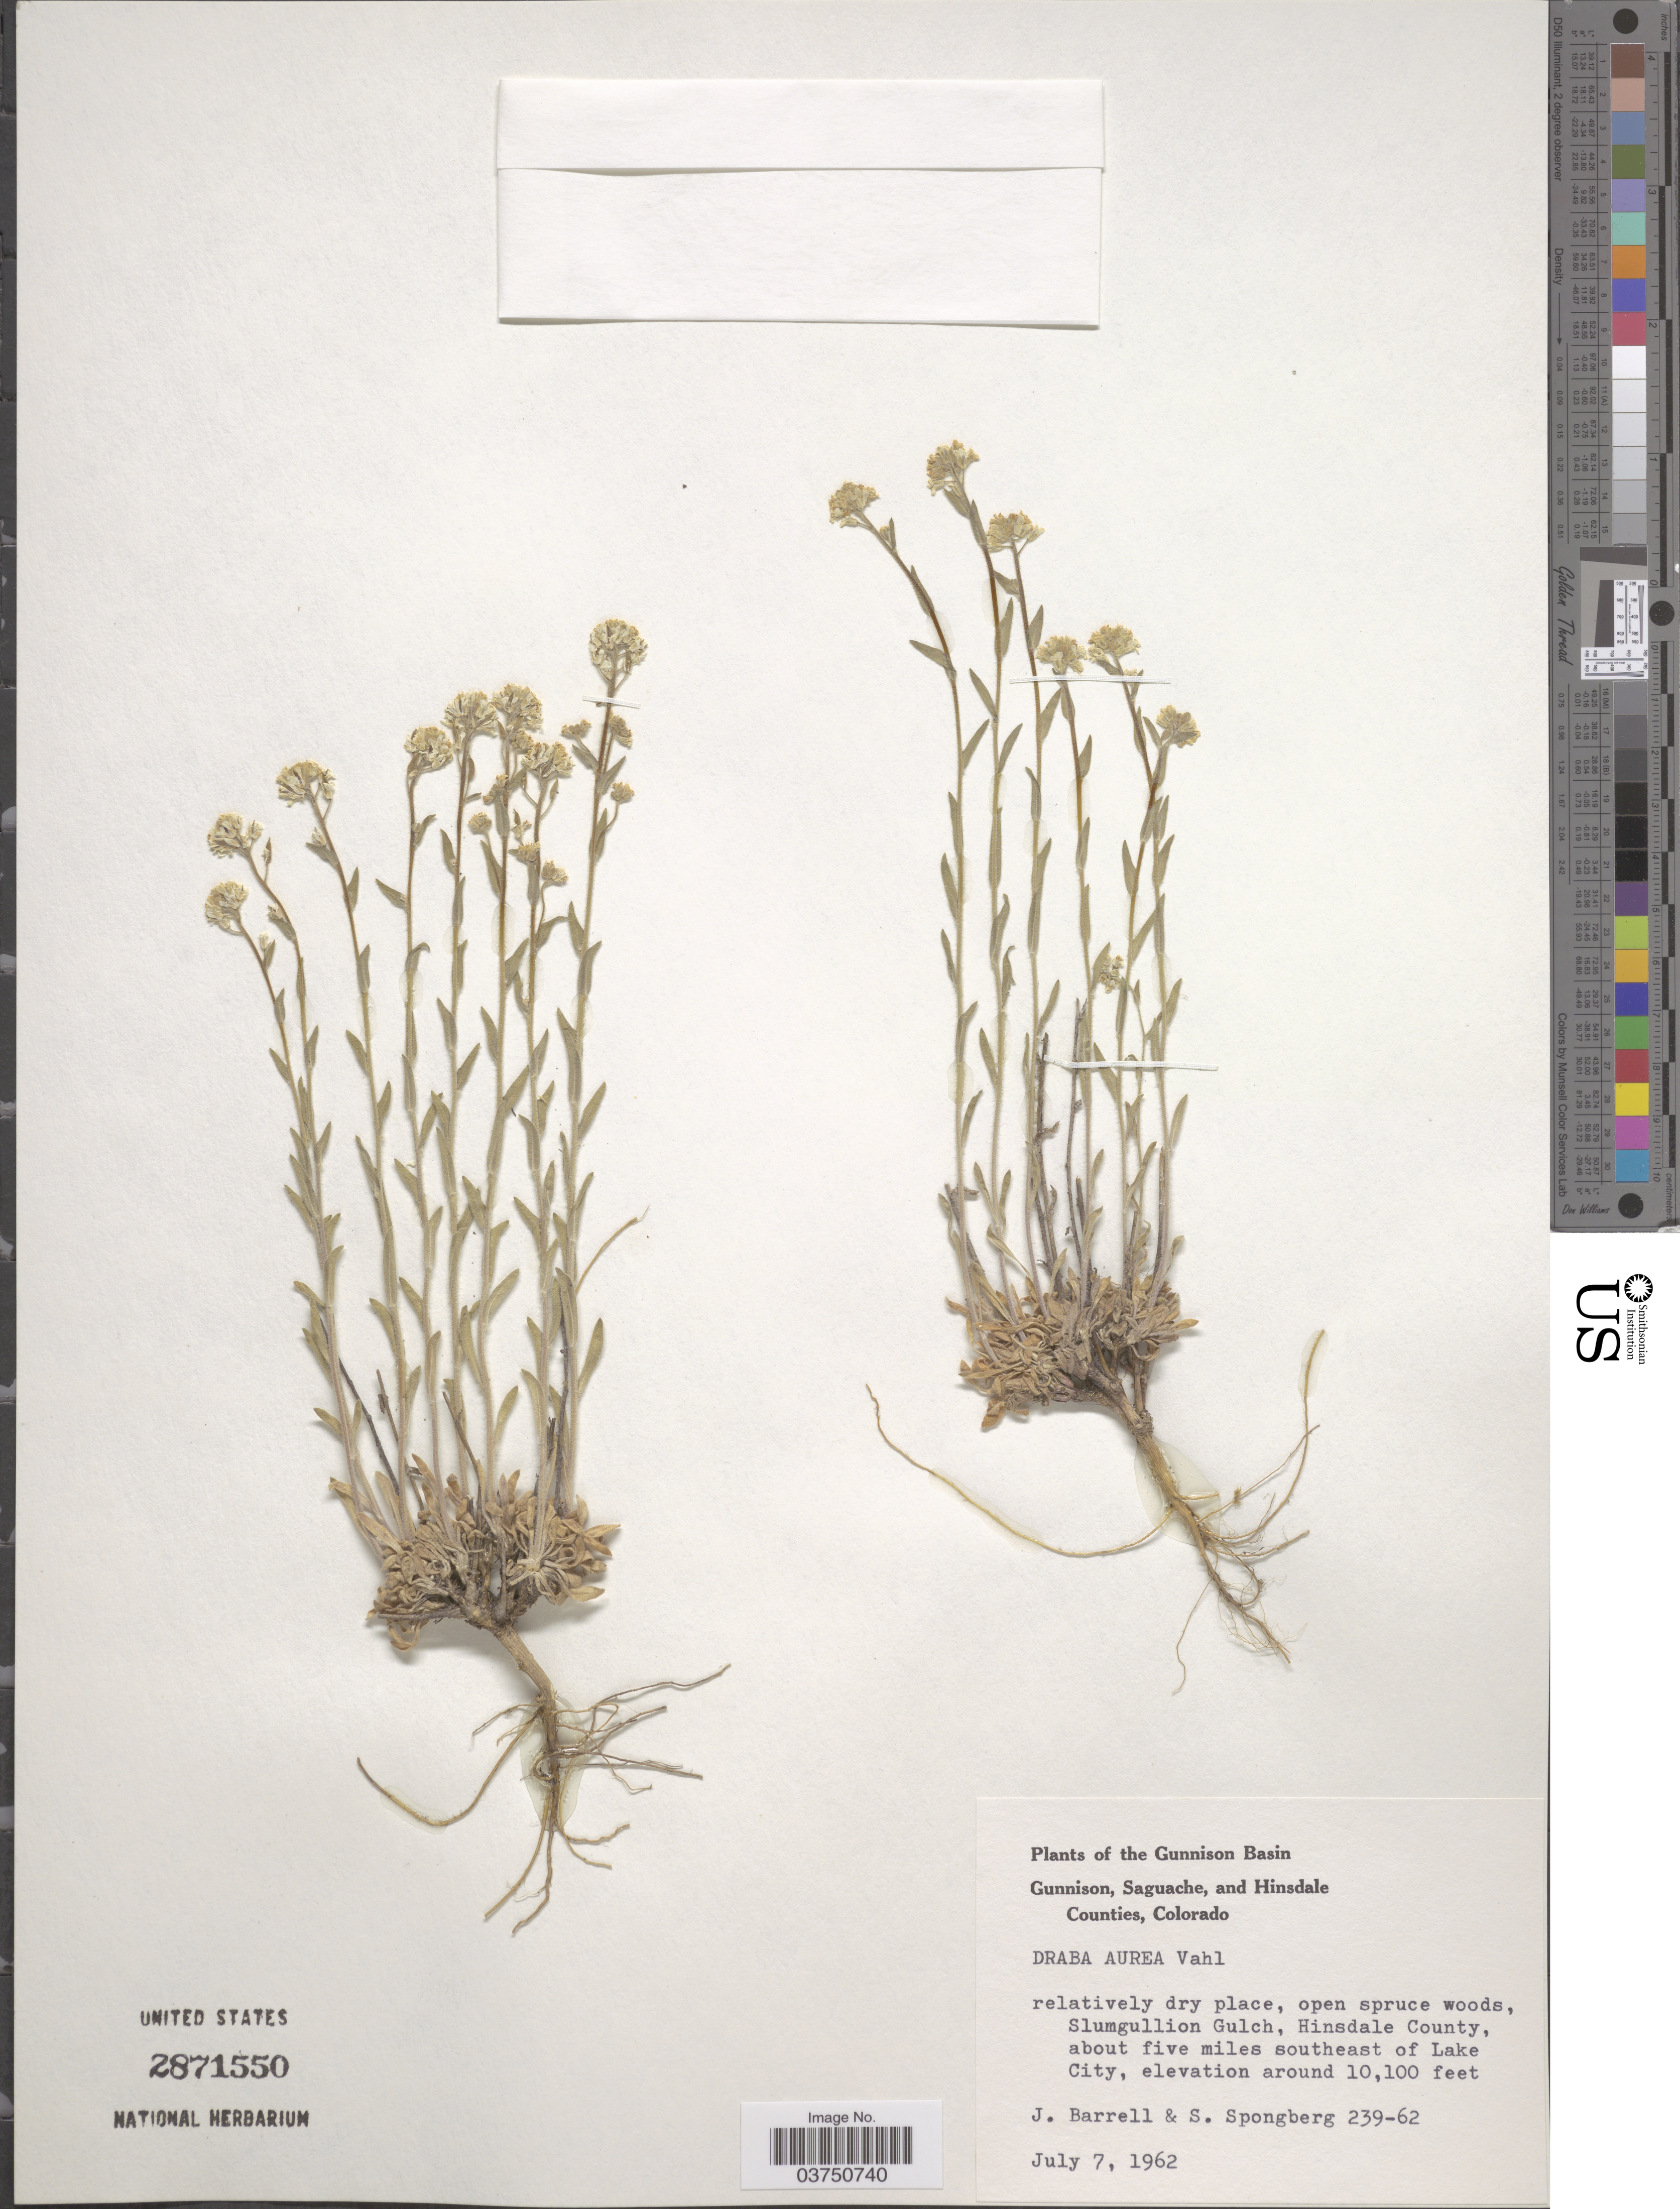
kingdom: Plantae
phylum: Tracheophyta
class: Magnoliopsida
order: Brassicales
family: Brassicaceae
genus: Draba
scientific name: Draba aurea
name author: Vahl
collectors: J. Barrell & S. A.Spongberg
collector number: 239-62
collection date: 1962-07-07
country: United States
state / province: Colorado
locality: Gunnison Basin. Slumgullion Gulch, Hinsdale County, about five miles souteast of Lake City.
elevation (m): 3078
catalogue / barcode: US 2871550